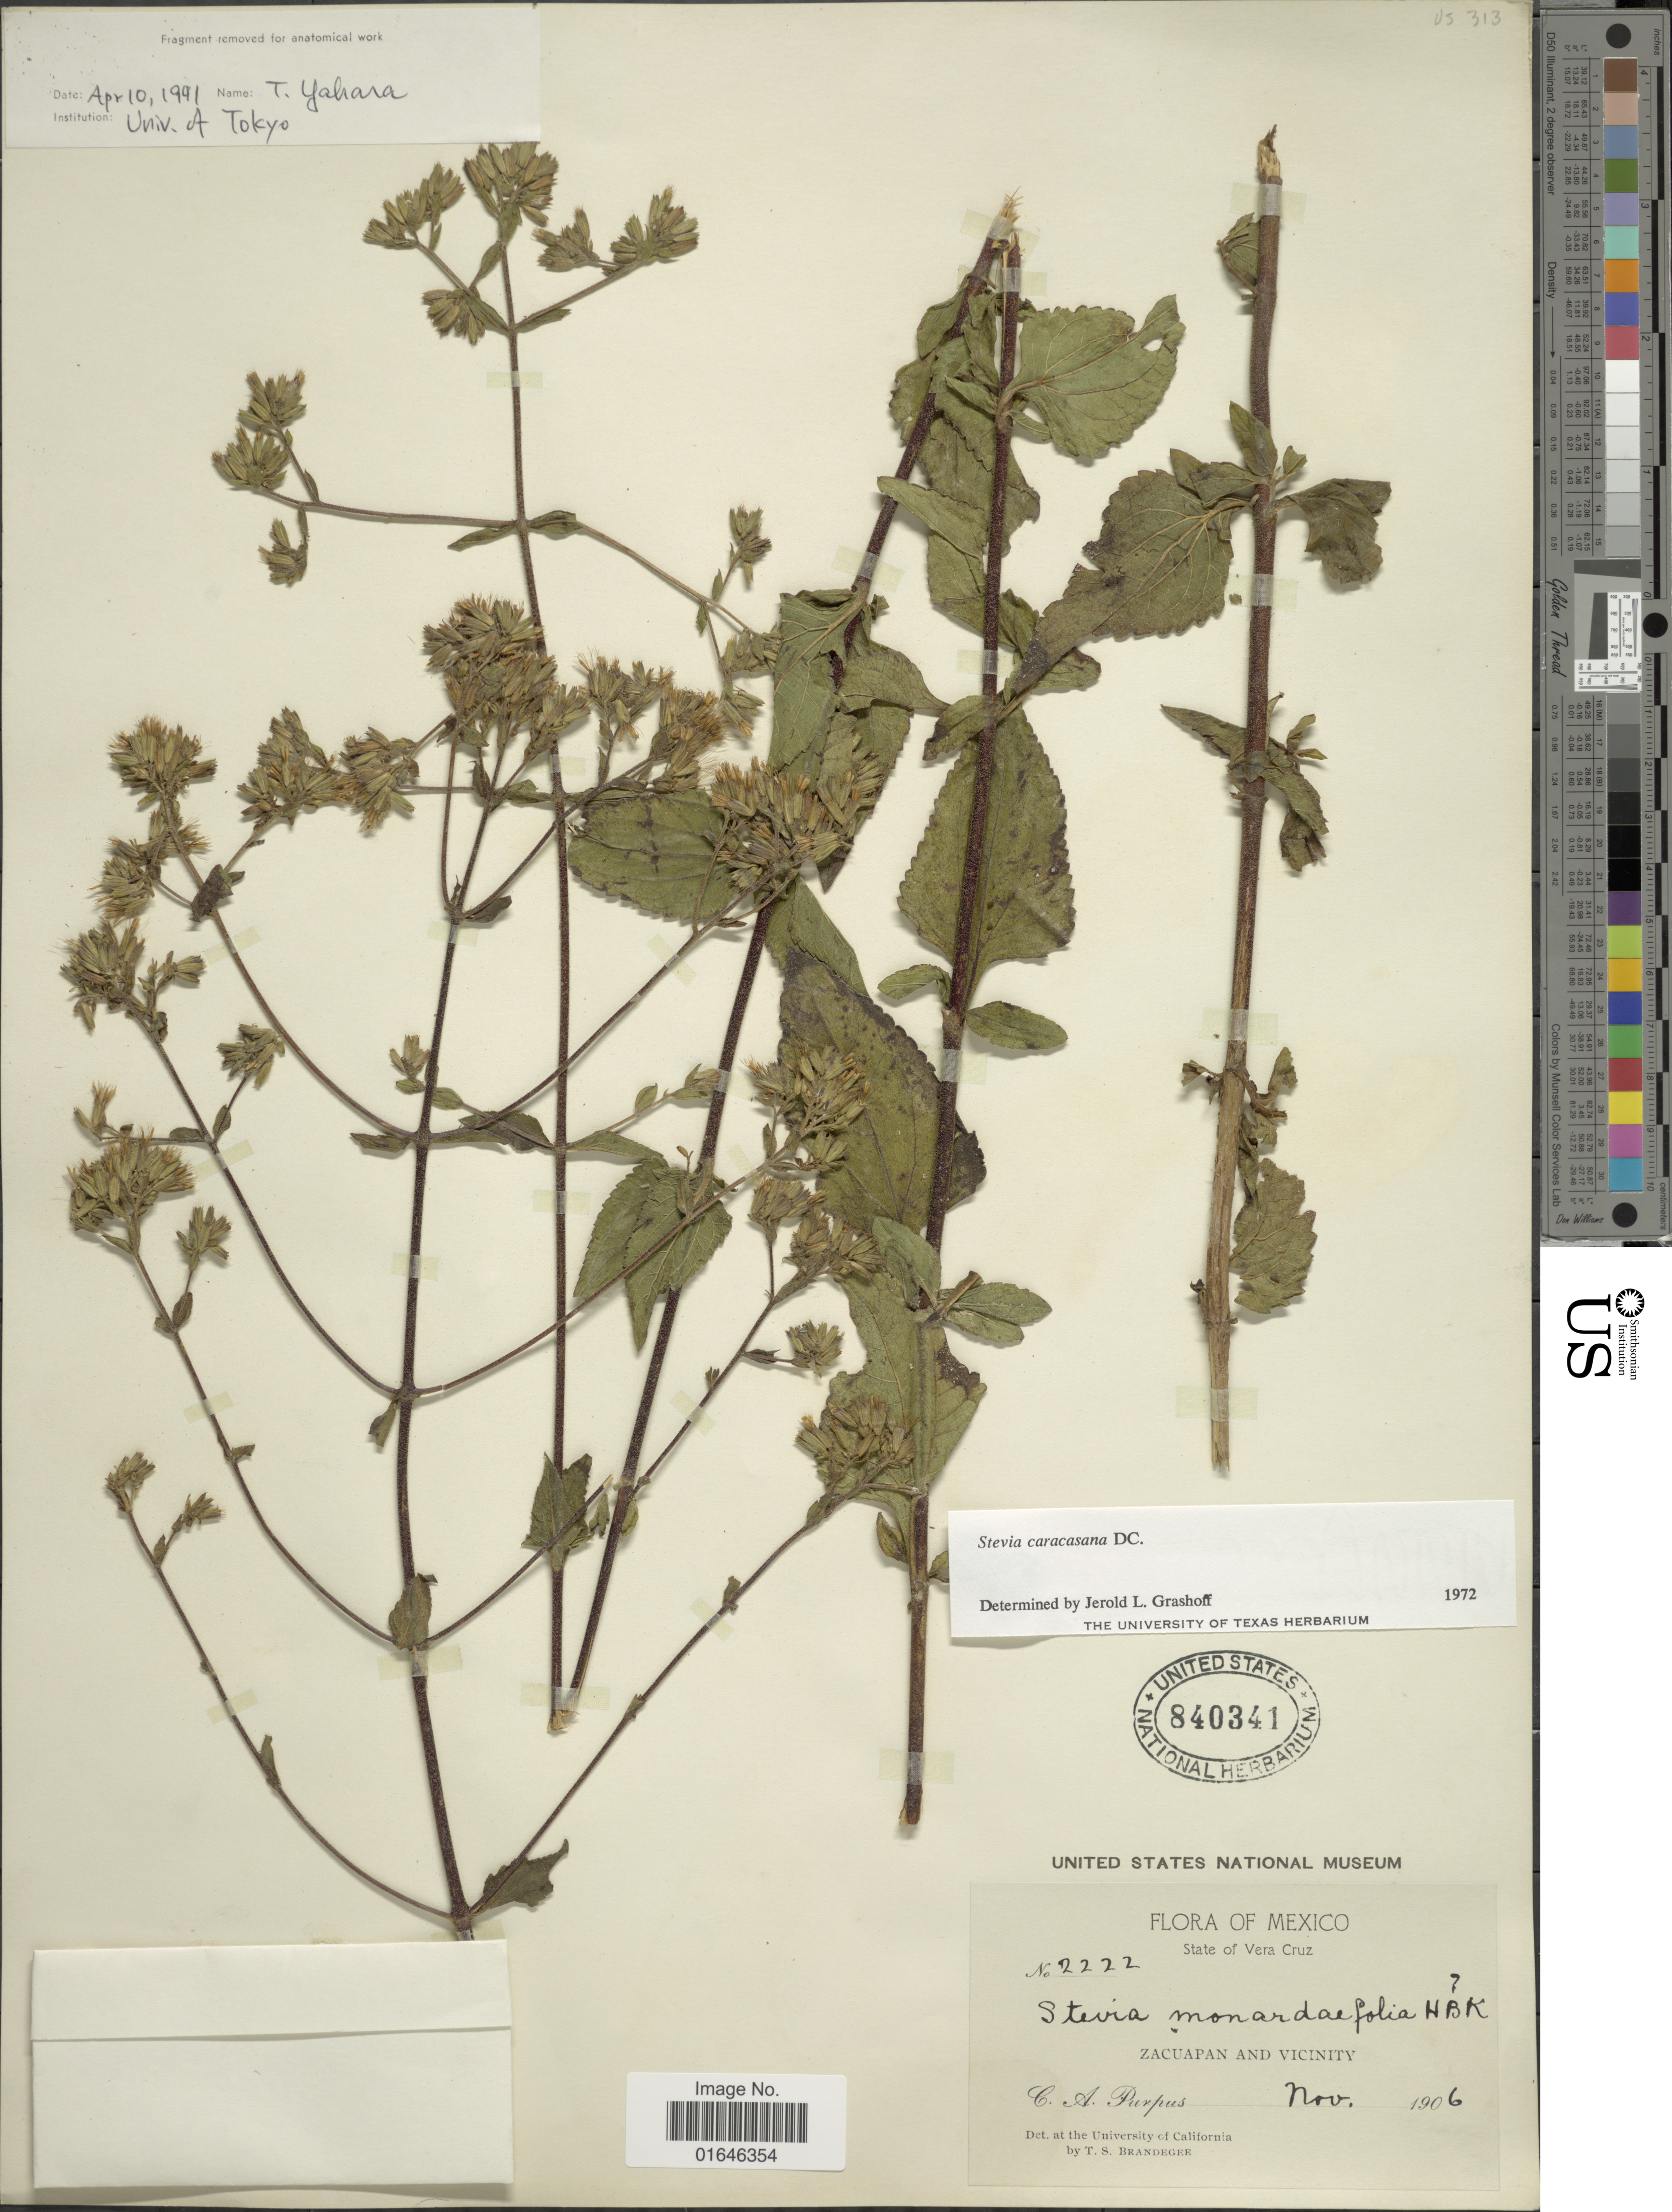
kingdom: Plantae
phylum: Tracheophyta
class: Magnoliopsida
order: Asterales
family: Asteraceae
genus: Stevia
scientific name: Stevia caracasana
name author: DC.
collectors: C. A. Purpus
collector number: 2222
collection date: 1906-11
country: Mexico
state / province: Veracruz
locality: State of Vera Cruz, Zacuapan and vicinity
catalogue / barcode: US 840341